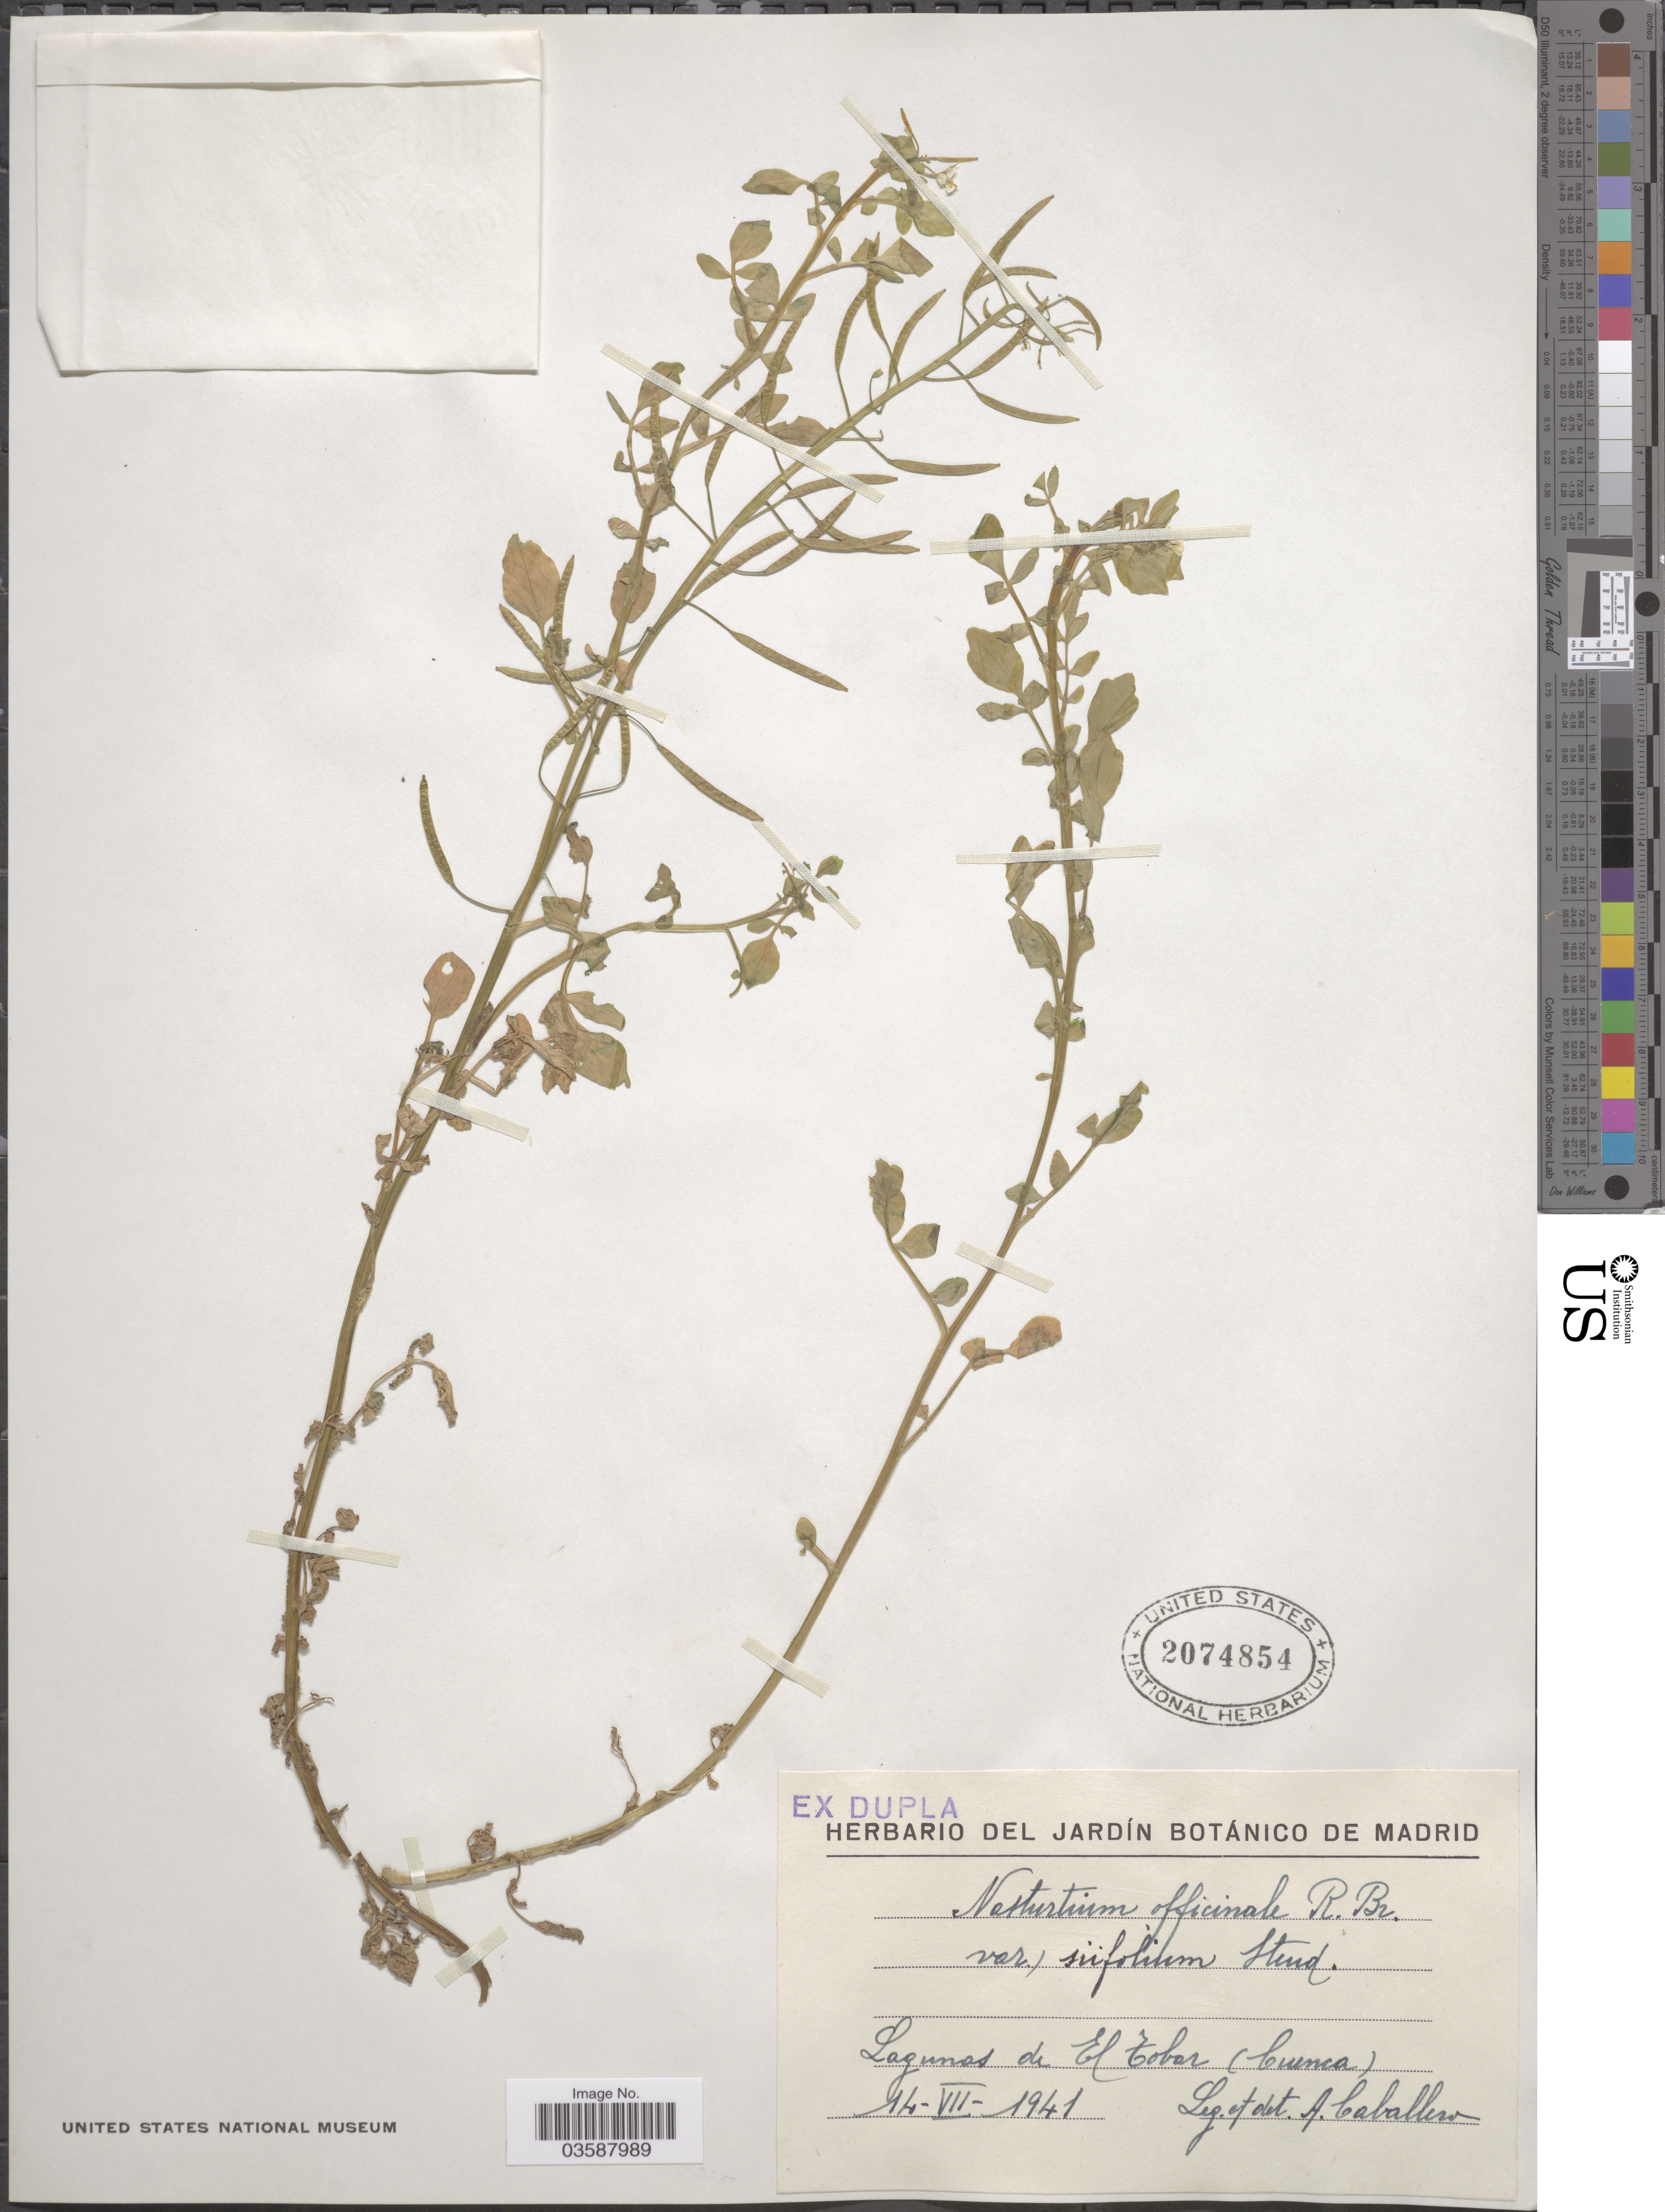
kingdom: Plantae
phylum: Tracheophyta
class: Magnoliopsida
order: Brassicales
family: Brassicaceae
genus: Nasturtium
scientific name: Nasturtium officinale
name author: R. Br.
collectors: A. Caballero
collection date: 1941-07-14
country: Spain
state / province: Madrid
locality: Lagunas de El Tobar (Cuenca).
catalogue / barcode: US 2074854